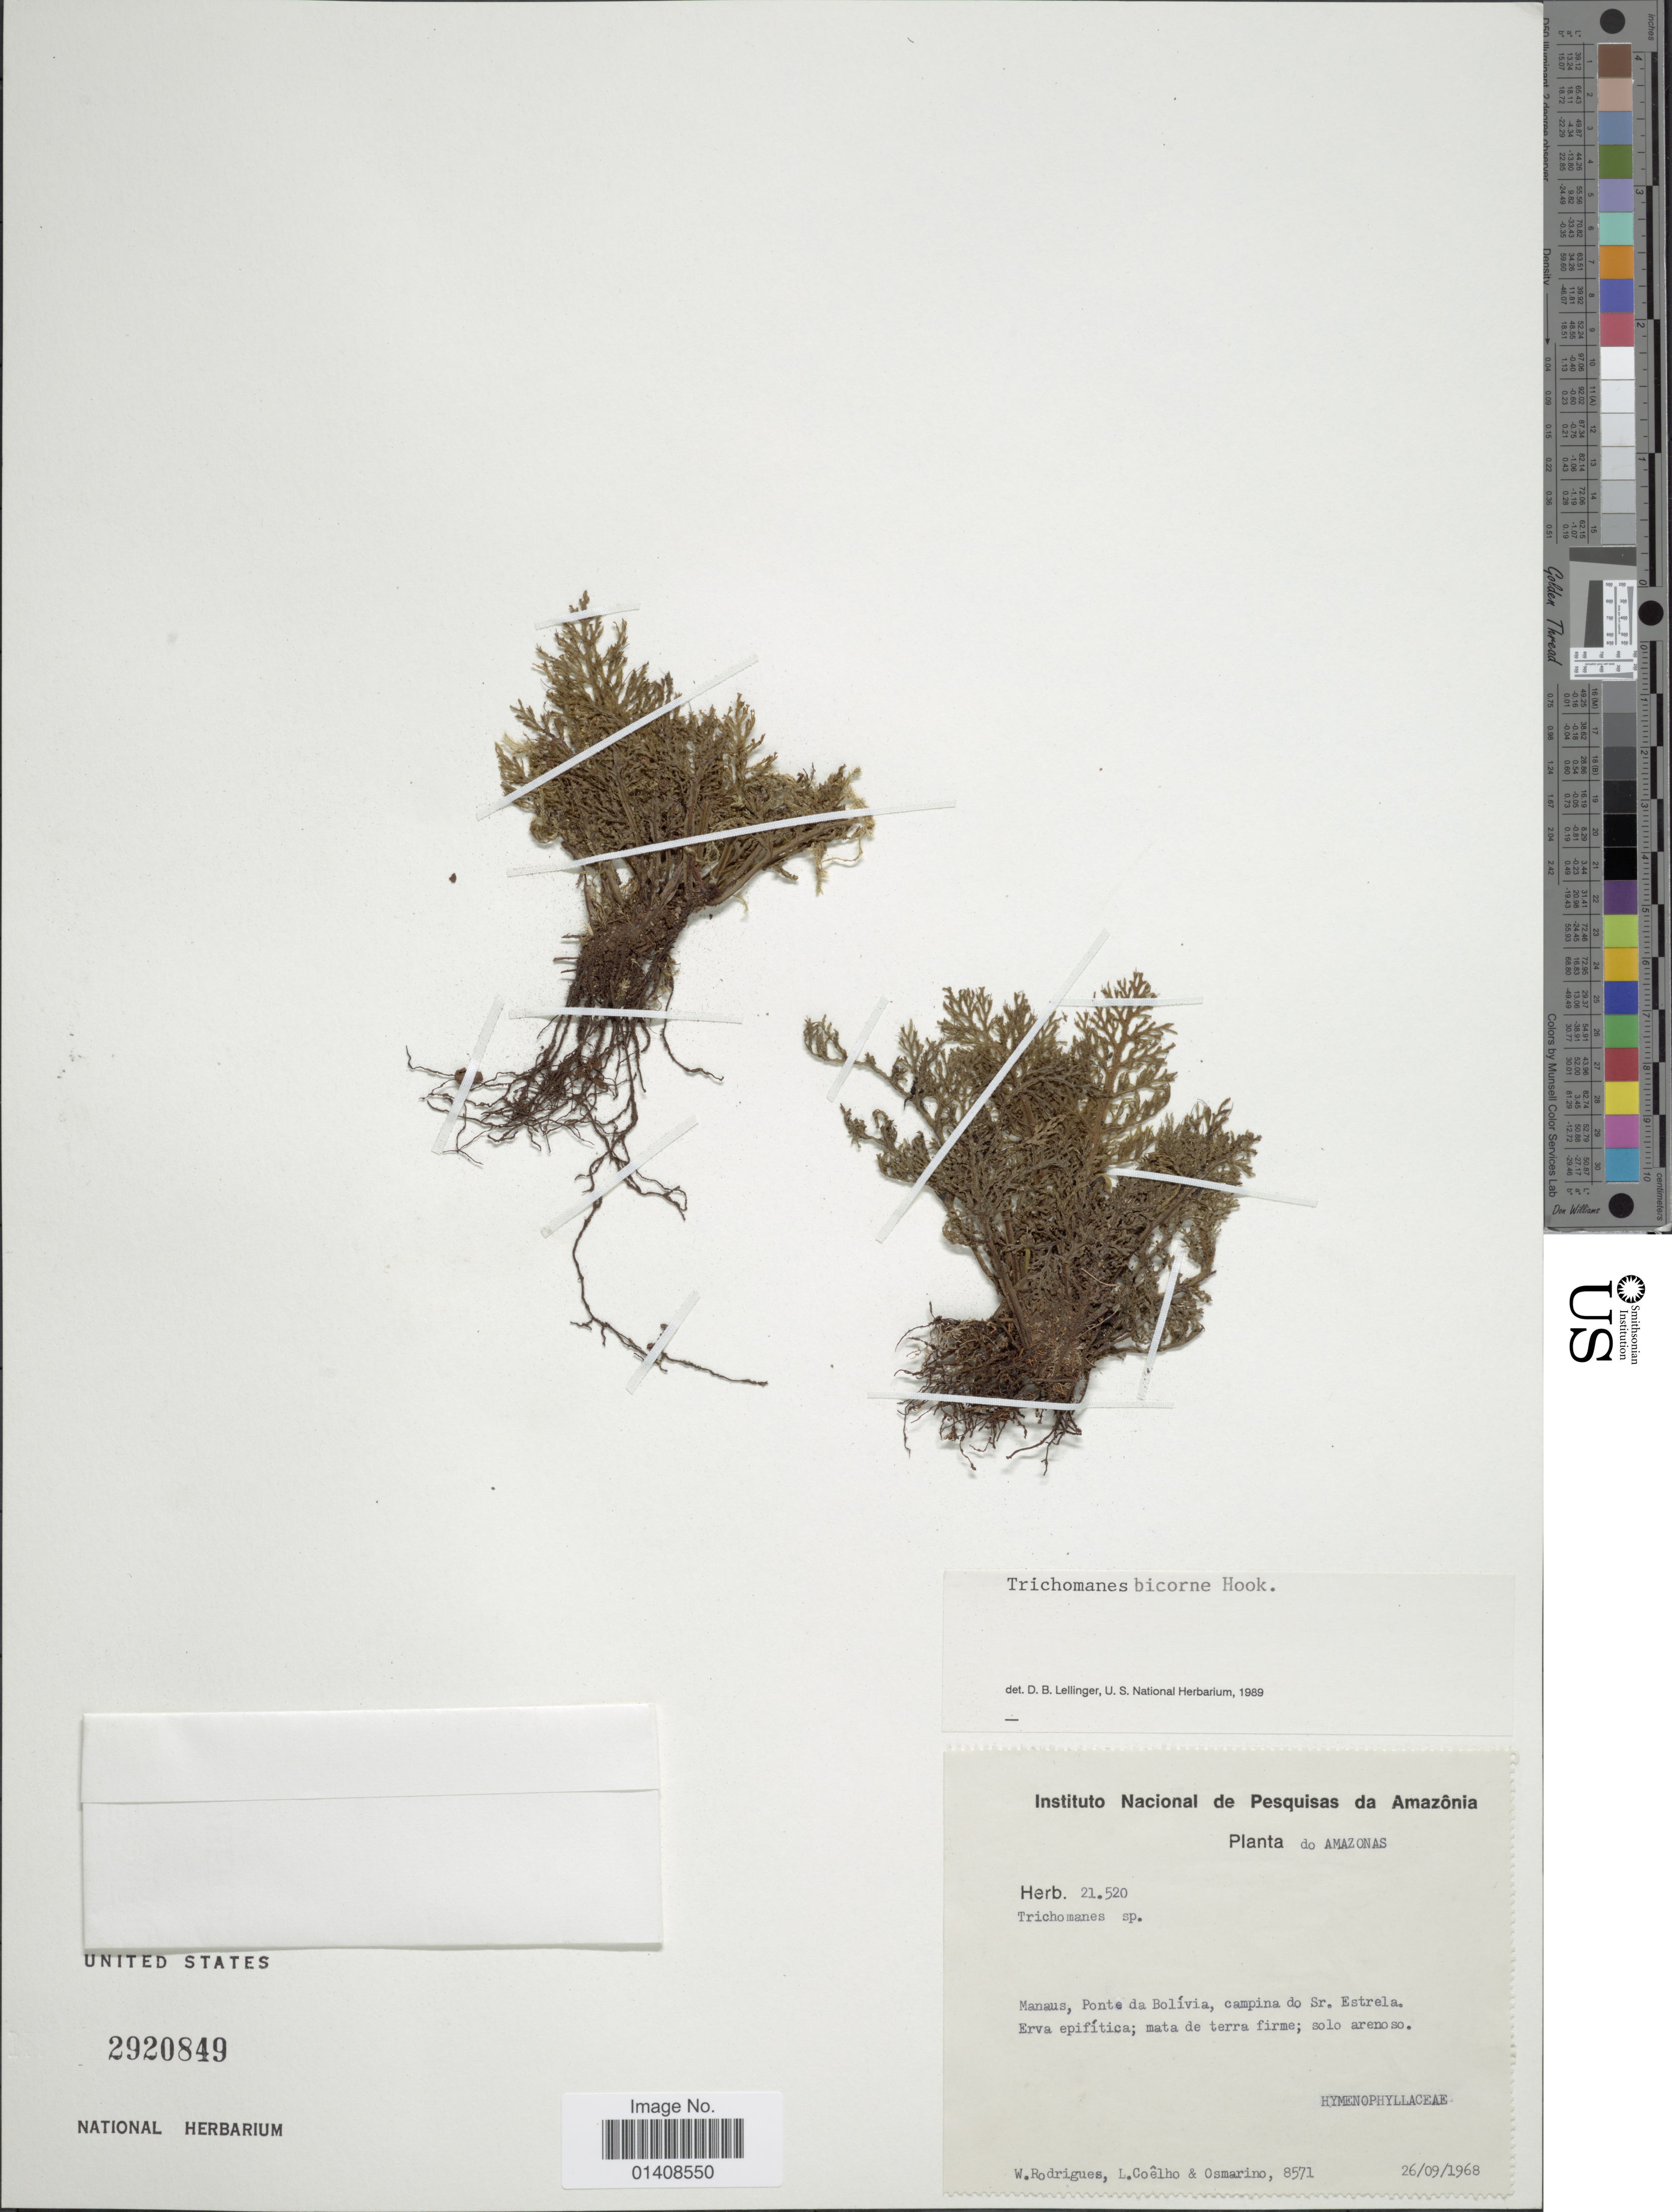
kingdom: Plantae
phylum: Tracheophyta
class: Polypodiopsida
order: Hymenophyllales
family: Hymenophyllaceae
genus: Trichomanes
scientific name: Trichomanes bicorne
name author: Hook.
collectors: W. A. Rodrigues, L. Coêlho & -. Osmarino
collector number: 8571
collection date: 1968-09-26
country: Bolivia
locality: Amazonas, Manaus, Ponte dda Bolivia, campina do Sr. Estrela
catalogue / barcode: US 2920849